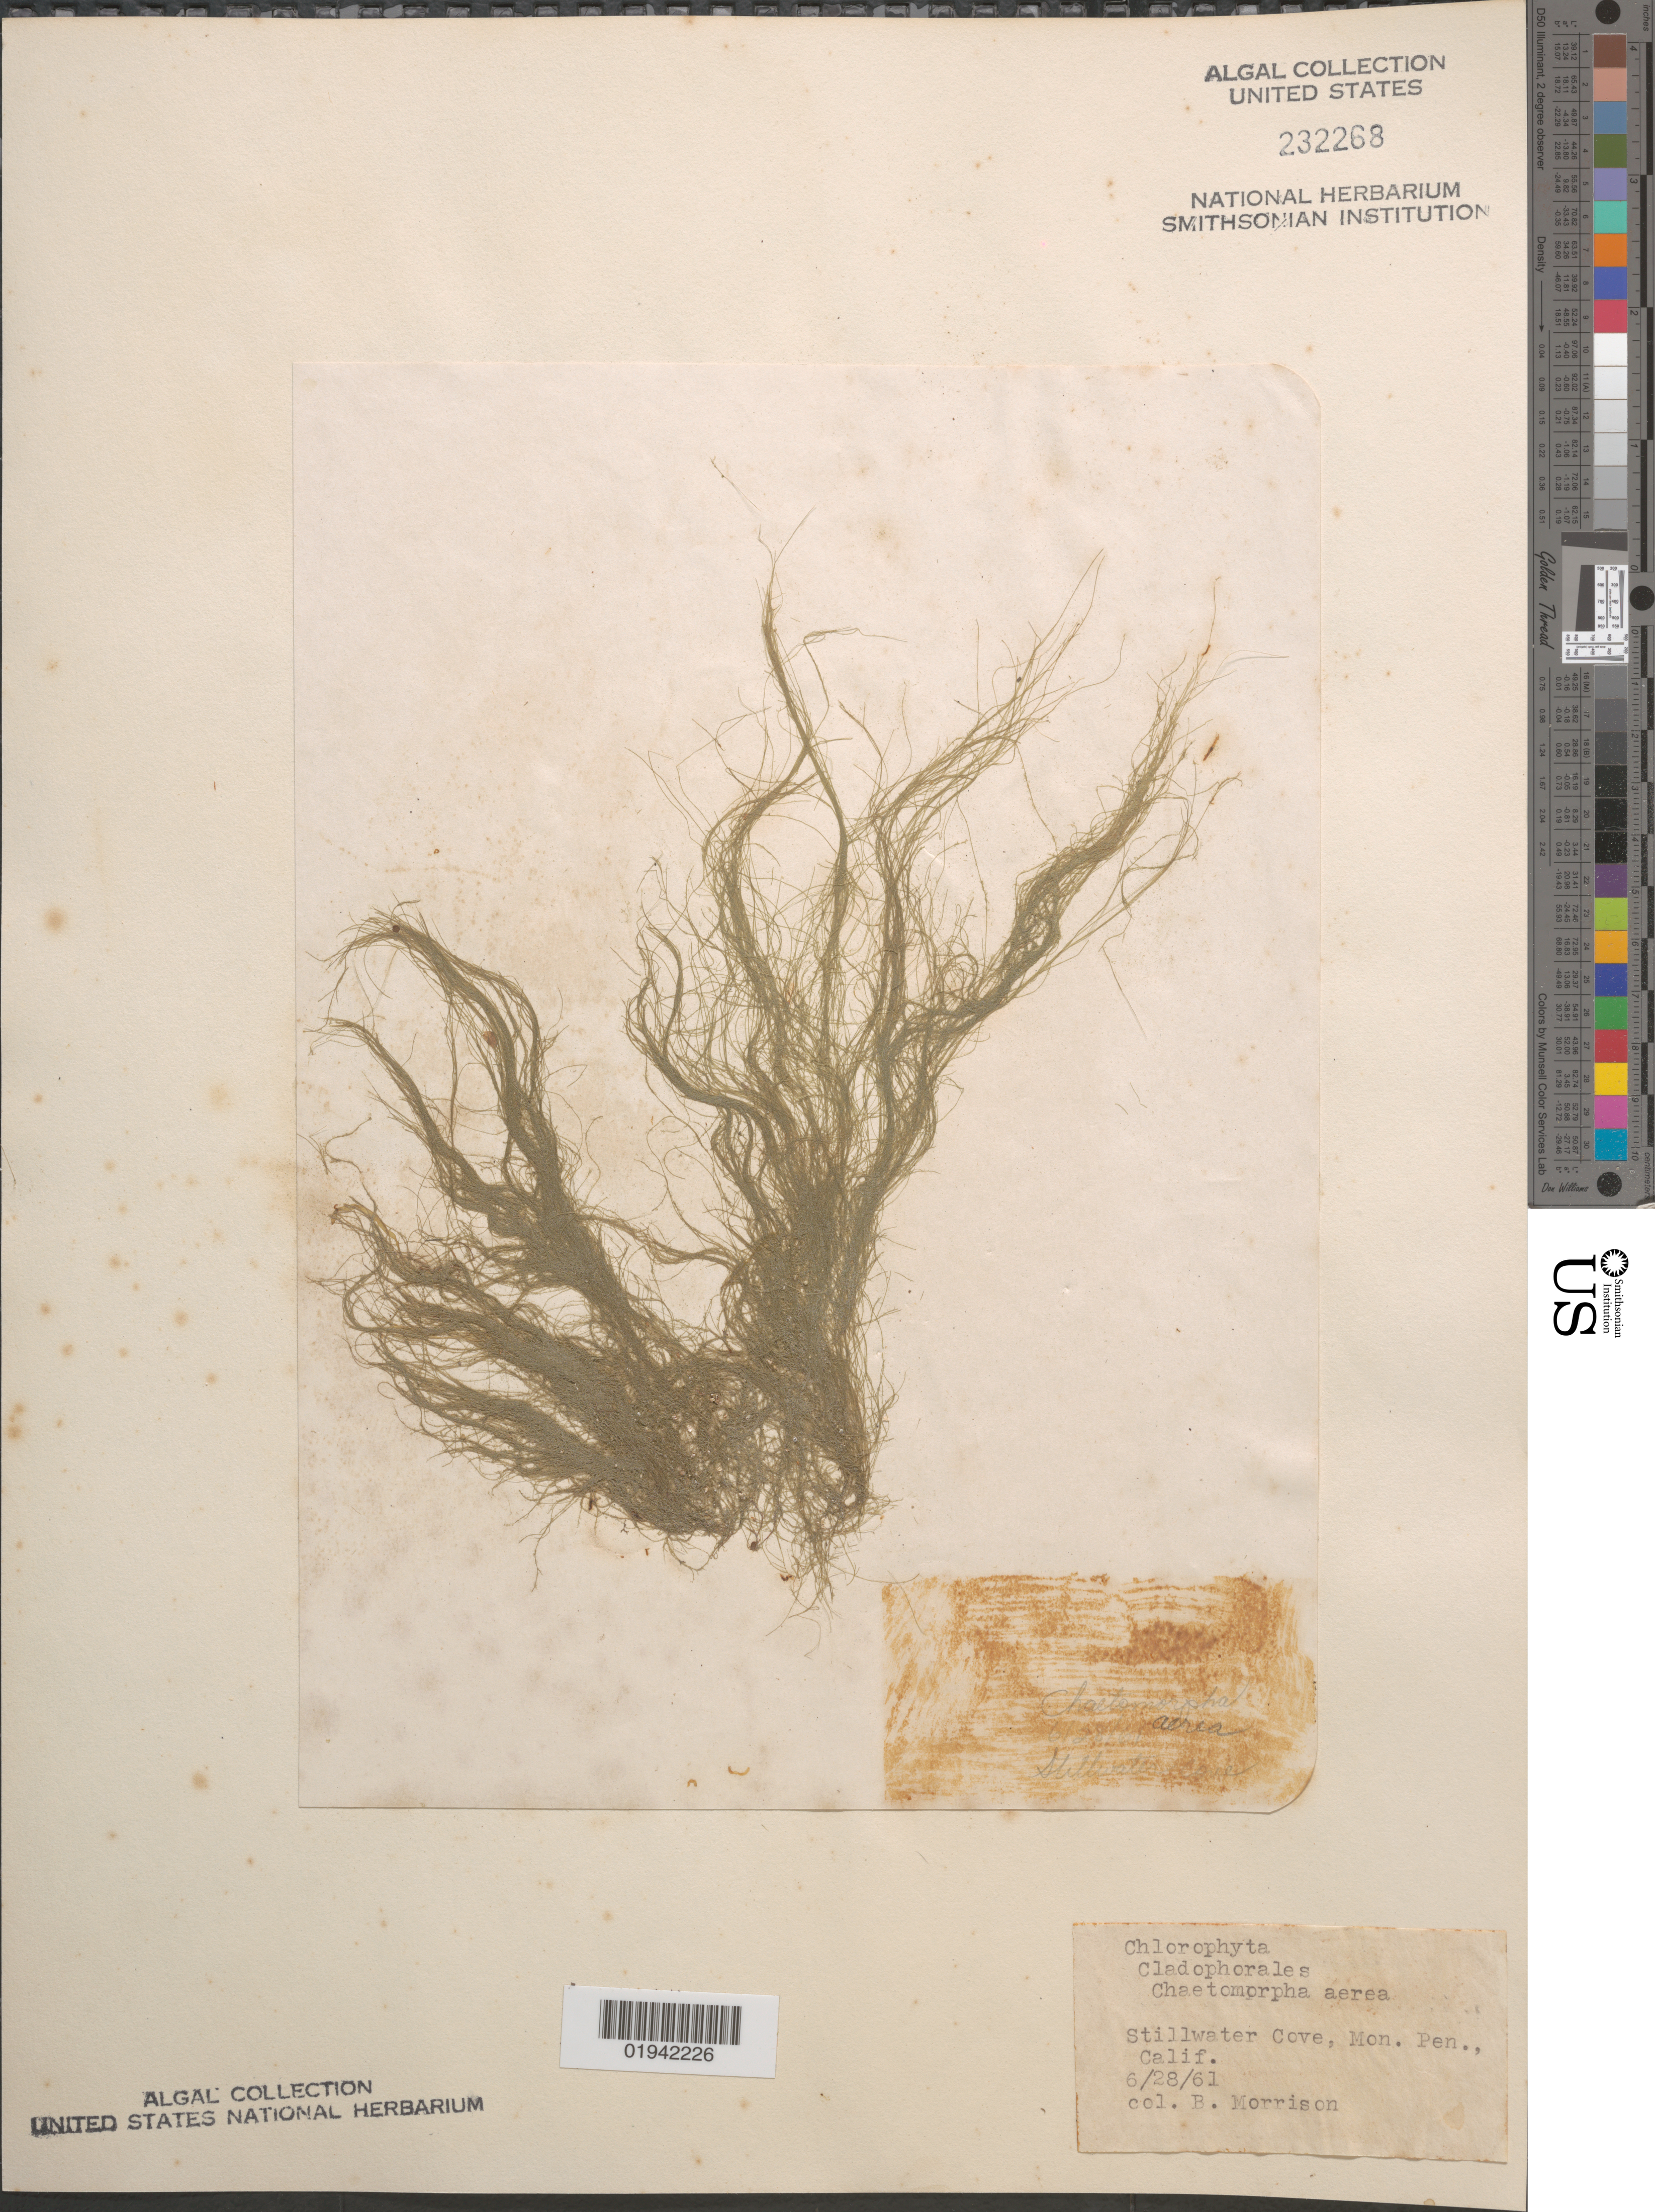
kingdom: Plantae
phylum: Chlorophyta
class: Ulvophyceae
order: Cladophorales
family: Cladophoraceae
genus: Chaetomorpha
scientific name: Chaetomorpha aerea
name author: (Dillwyn) Kütz.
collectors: B. Morrison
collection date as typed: Transcribed d/m/y: 28/6/61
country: United States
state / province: California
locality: Stillwater Cove, Mon. Pen.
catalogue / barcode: US 232268